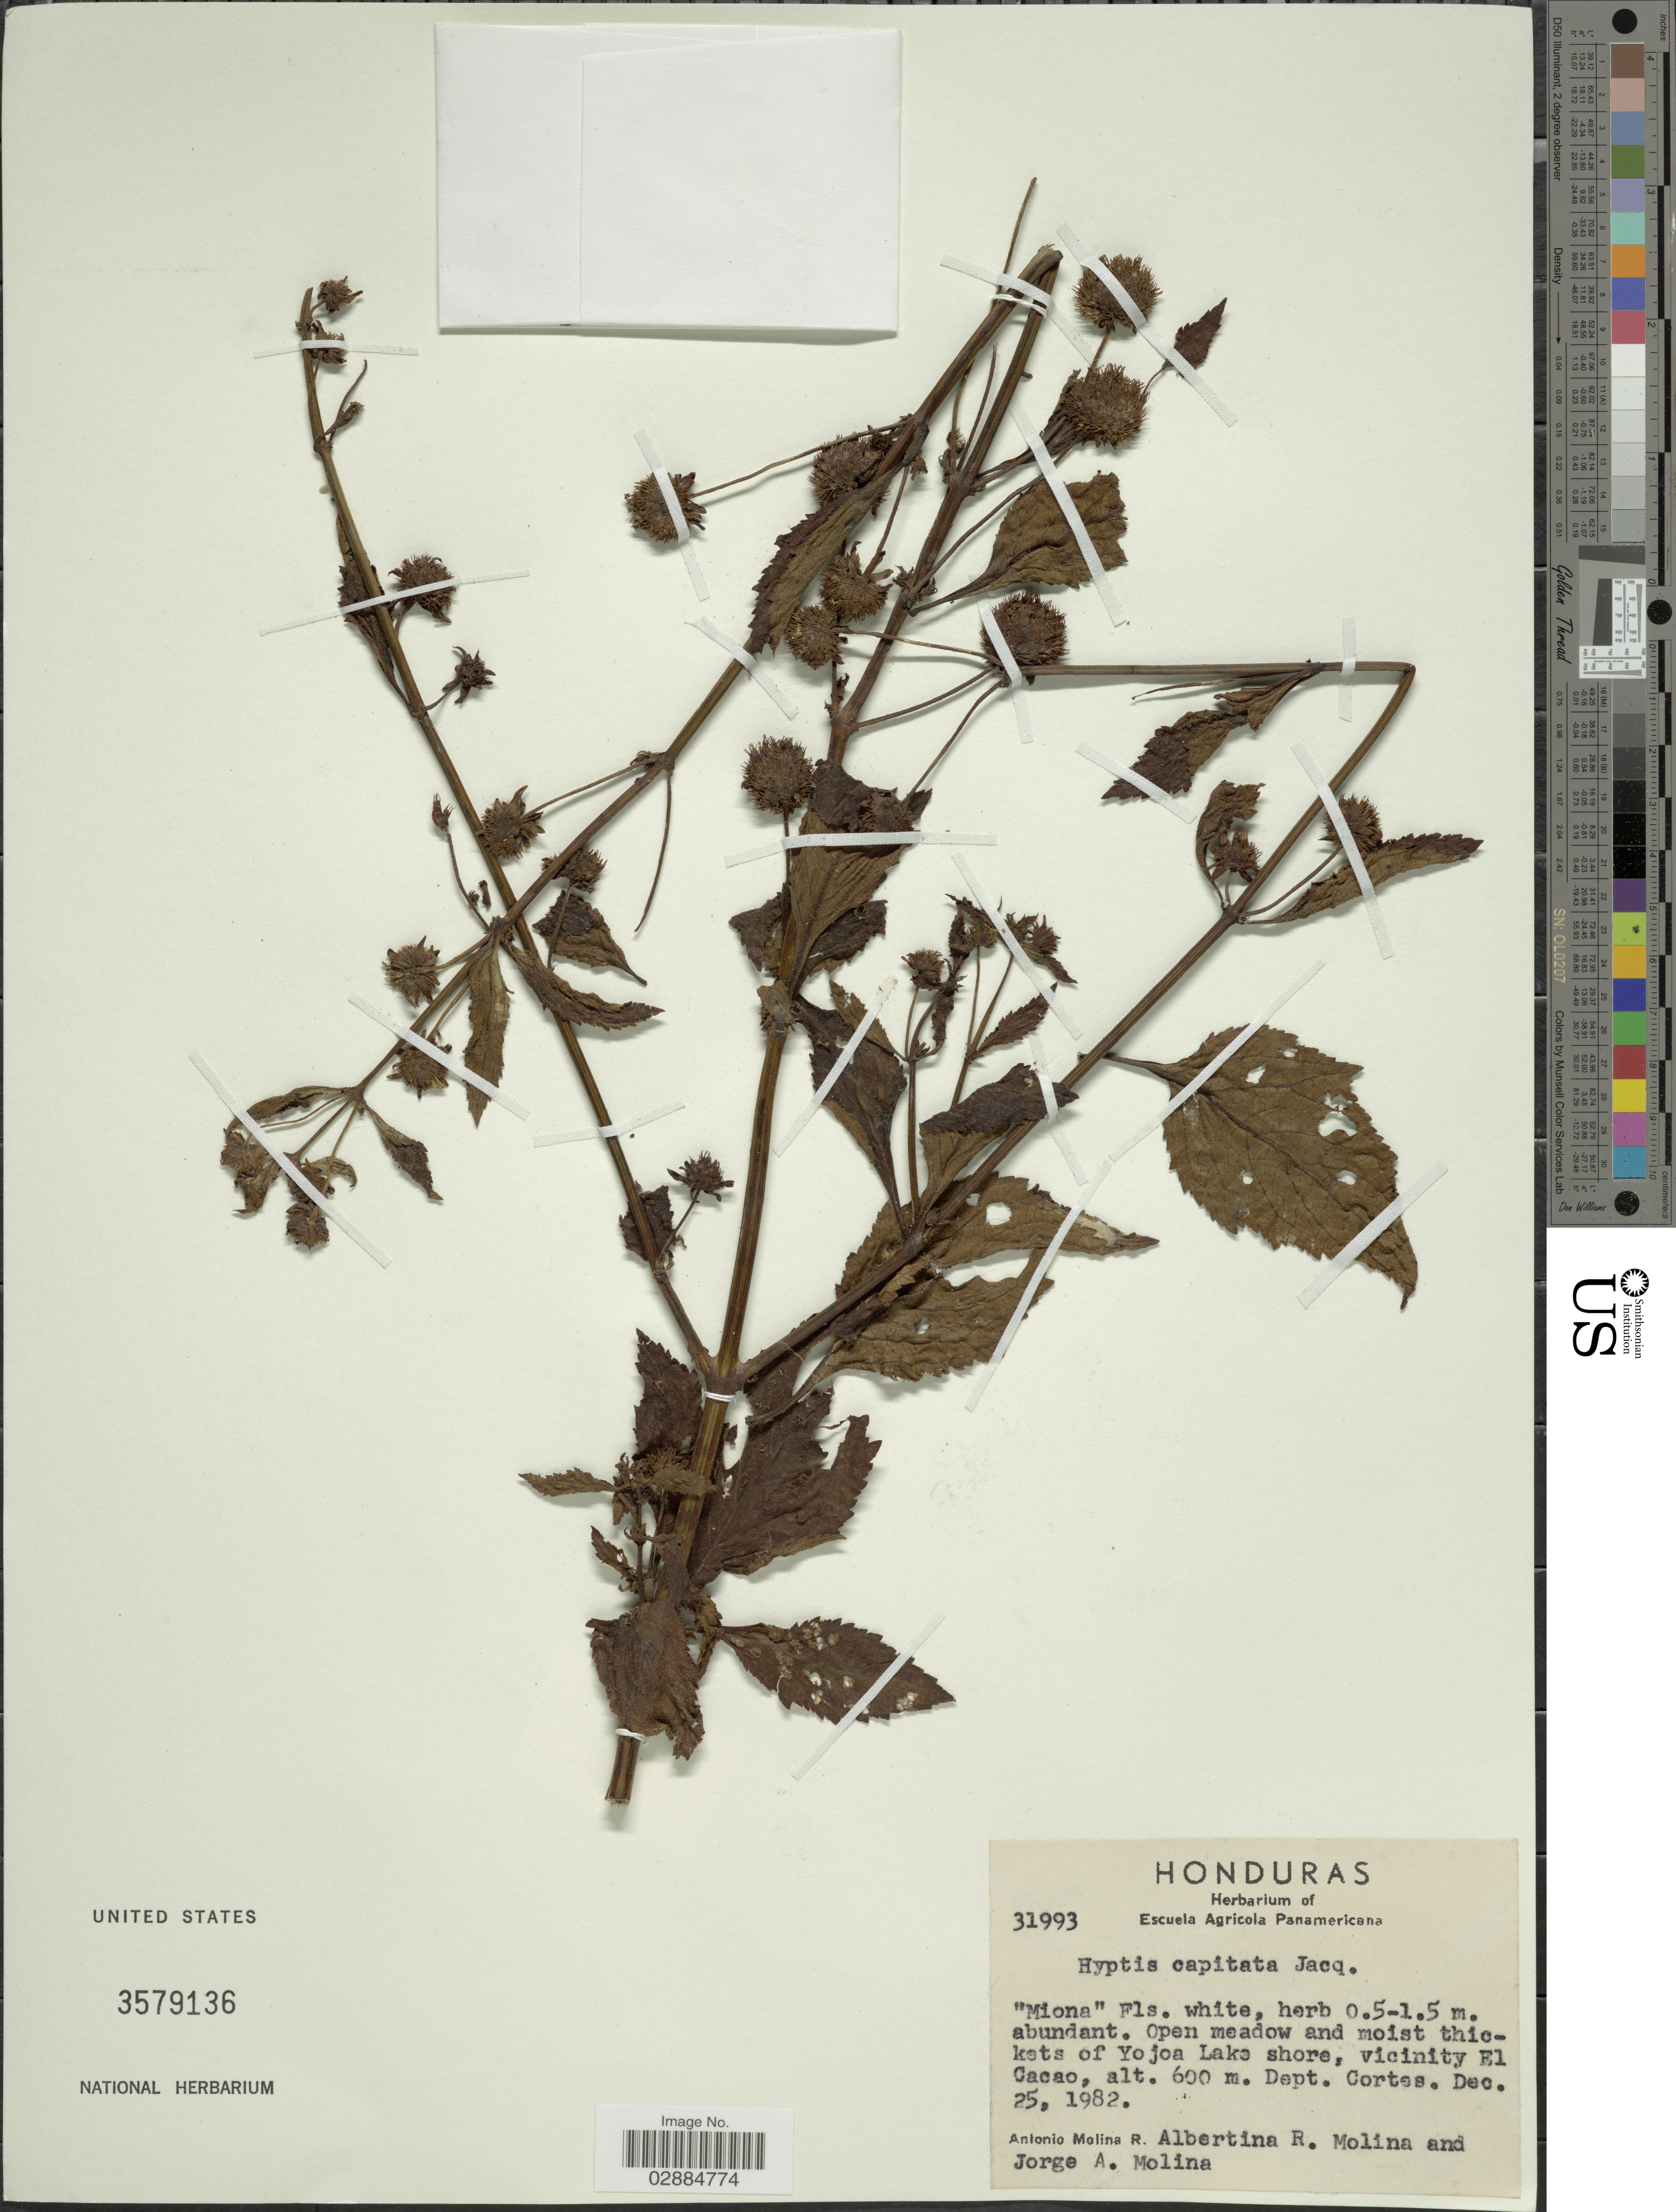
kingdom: Plantae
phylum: Tracheophyta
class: Magnoliopsida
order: Lamiales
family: Lamiaceae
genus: Hyptis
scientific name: Hyptis capitata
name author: Jacq.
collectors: A. Molina R., A. R. Molina & J. A. Molina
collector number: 31993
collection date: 1982-12-25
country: Honduras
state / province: Cortés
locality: Open meadow and moist thickets of Yojoa Lake Shore, vicinity El Cacao, Dept. Cortes.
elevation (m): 600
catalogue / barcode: US 3579136